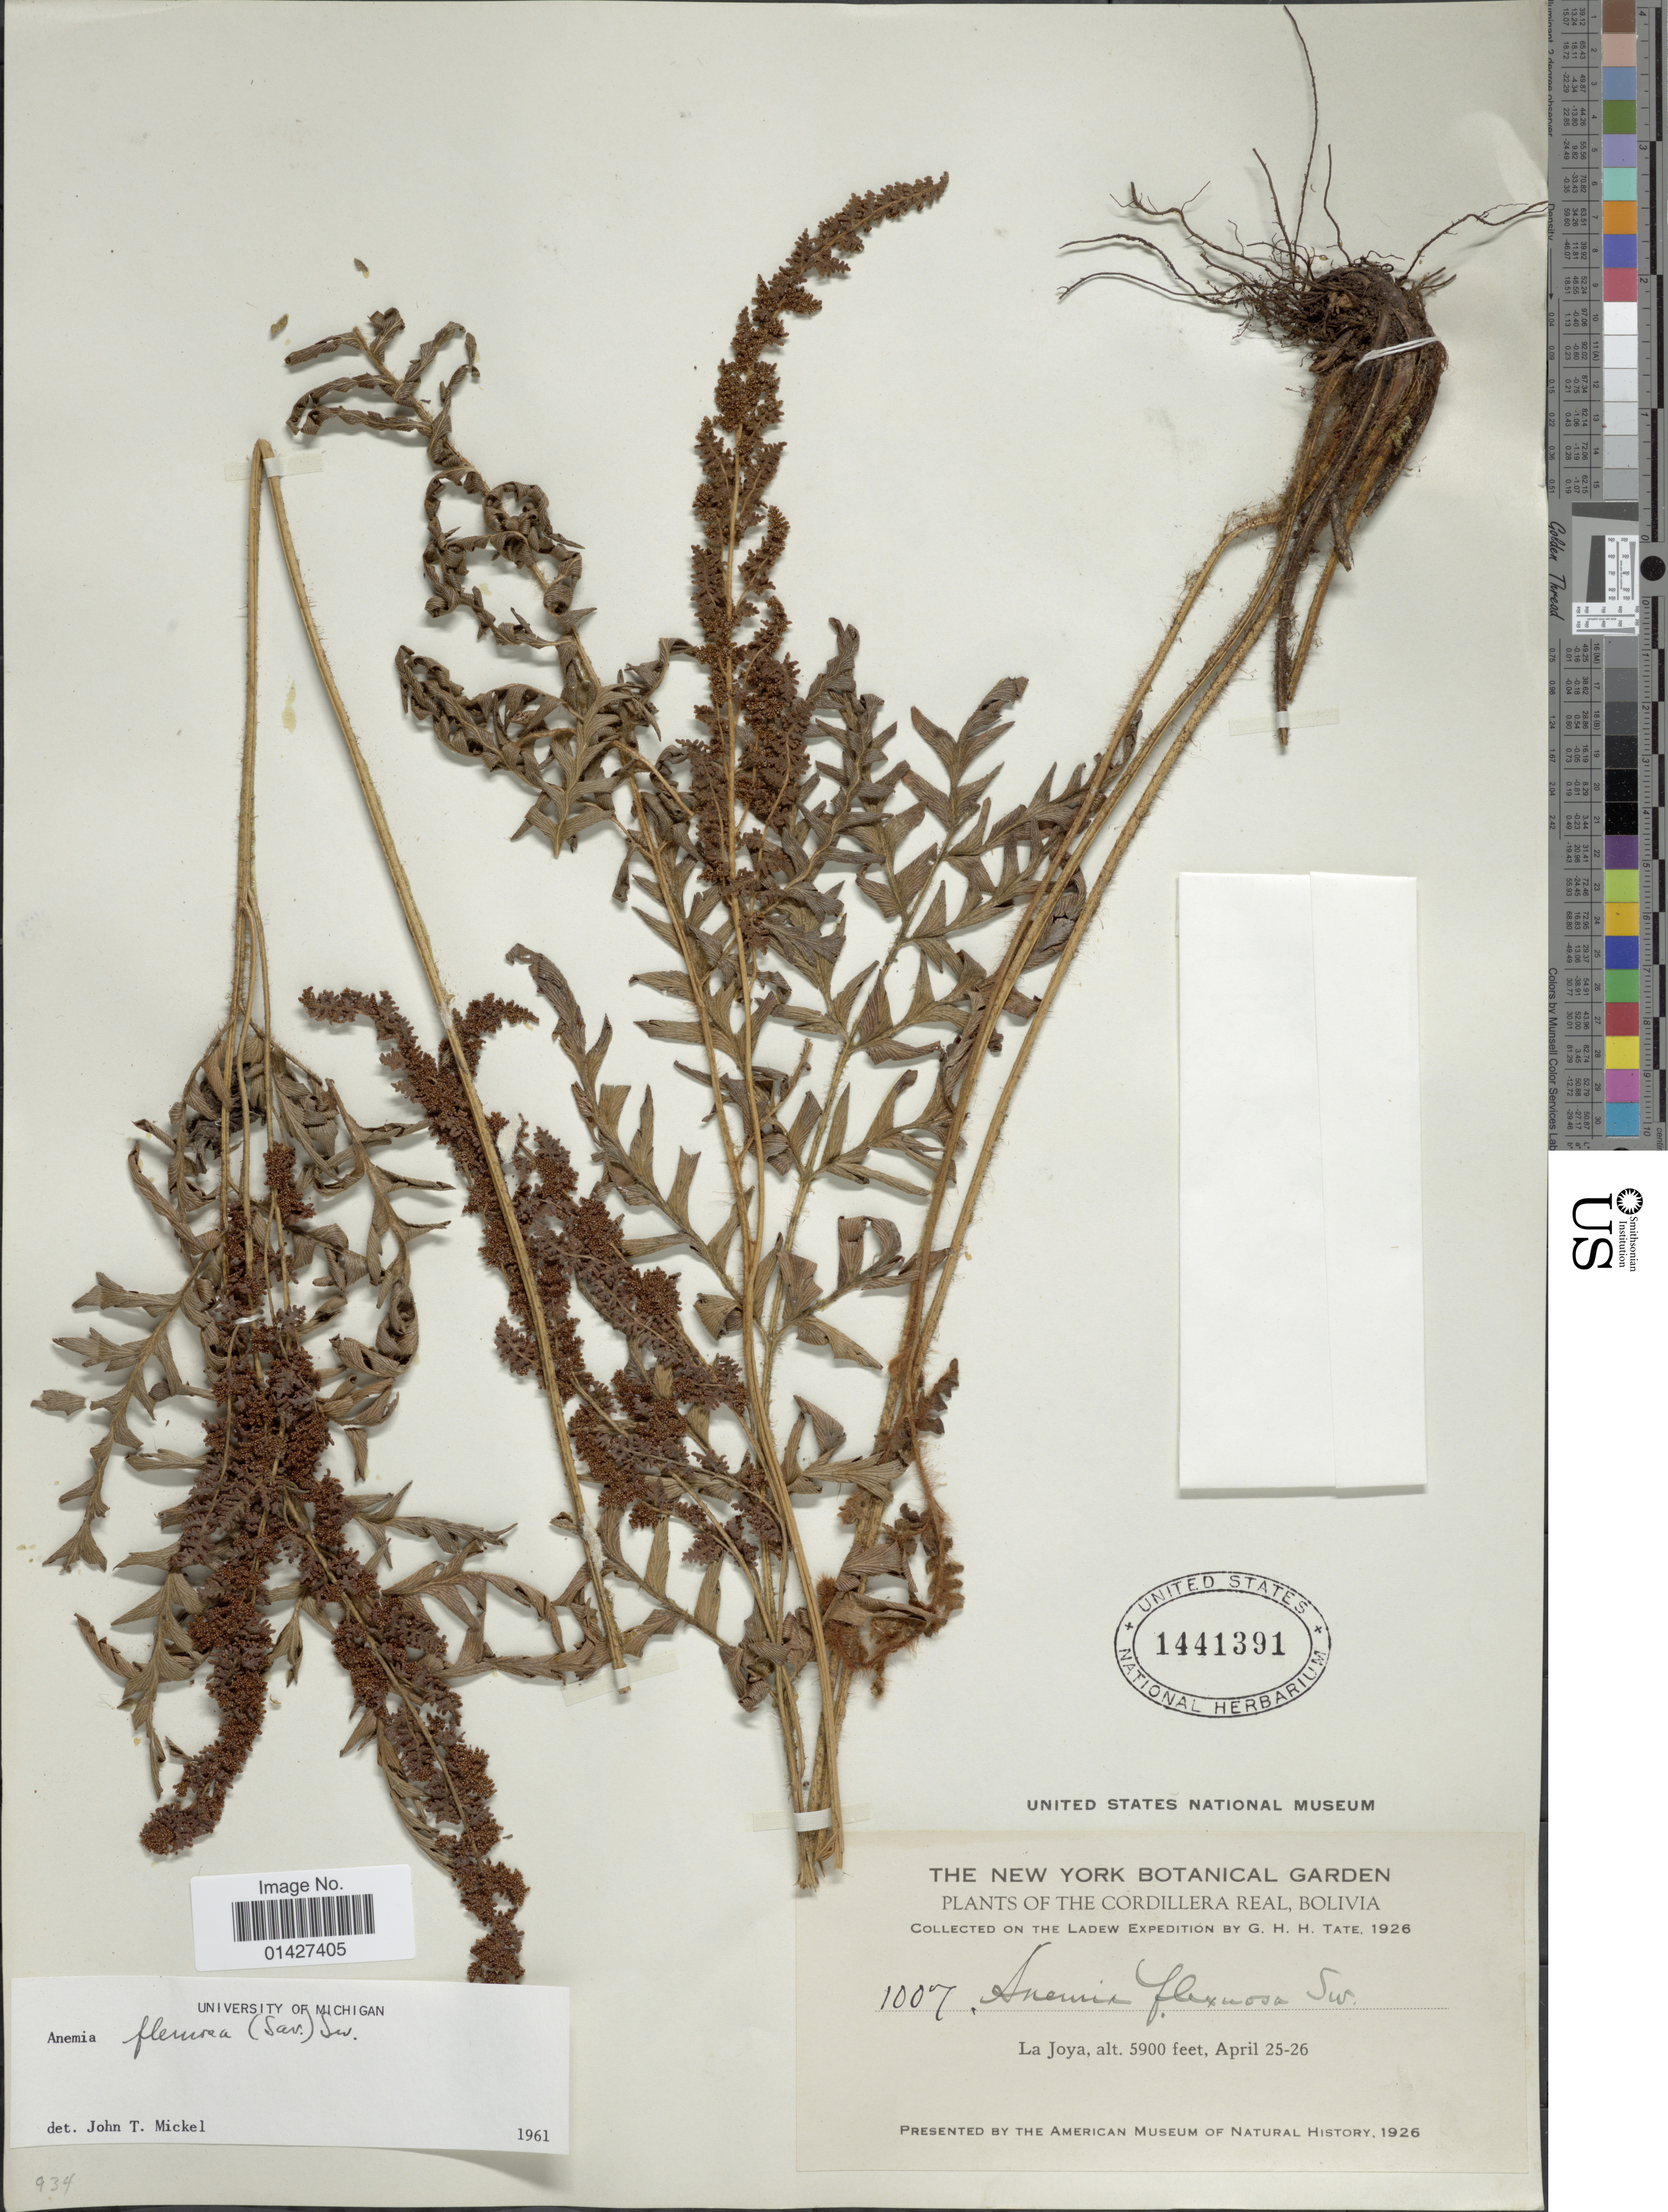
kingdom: Plantae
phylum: Tracheophyta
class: Polypodiopsida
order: Schizaeales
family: Anemiaceae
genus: Anemia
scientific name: Anemia flexuosa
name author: (Savigny) Sw.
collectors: G. Tate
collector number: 1007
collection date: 1926-04-25/1926-04-26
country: Bolivia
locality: The Cordillera Real, La Joya.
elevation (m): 1798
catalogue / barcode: US 1441391